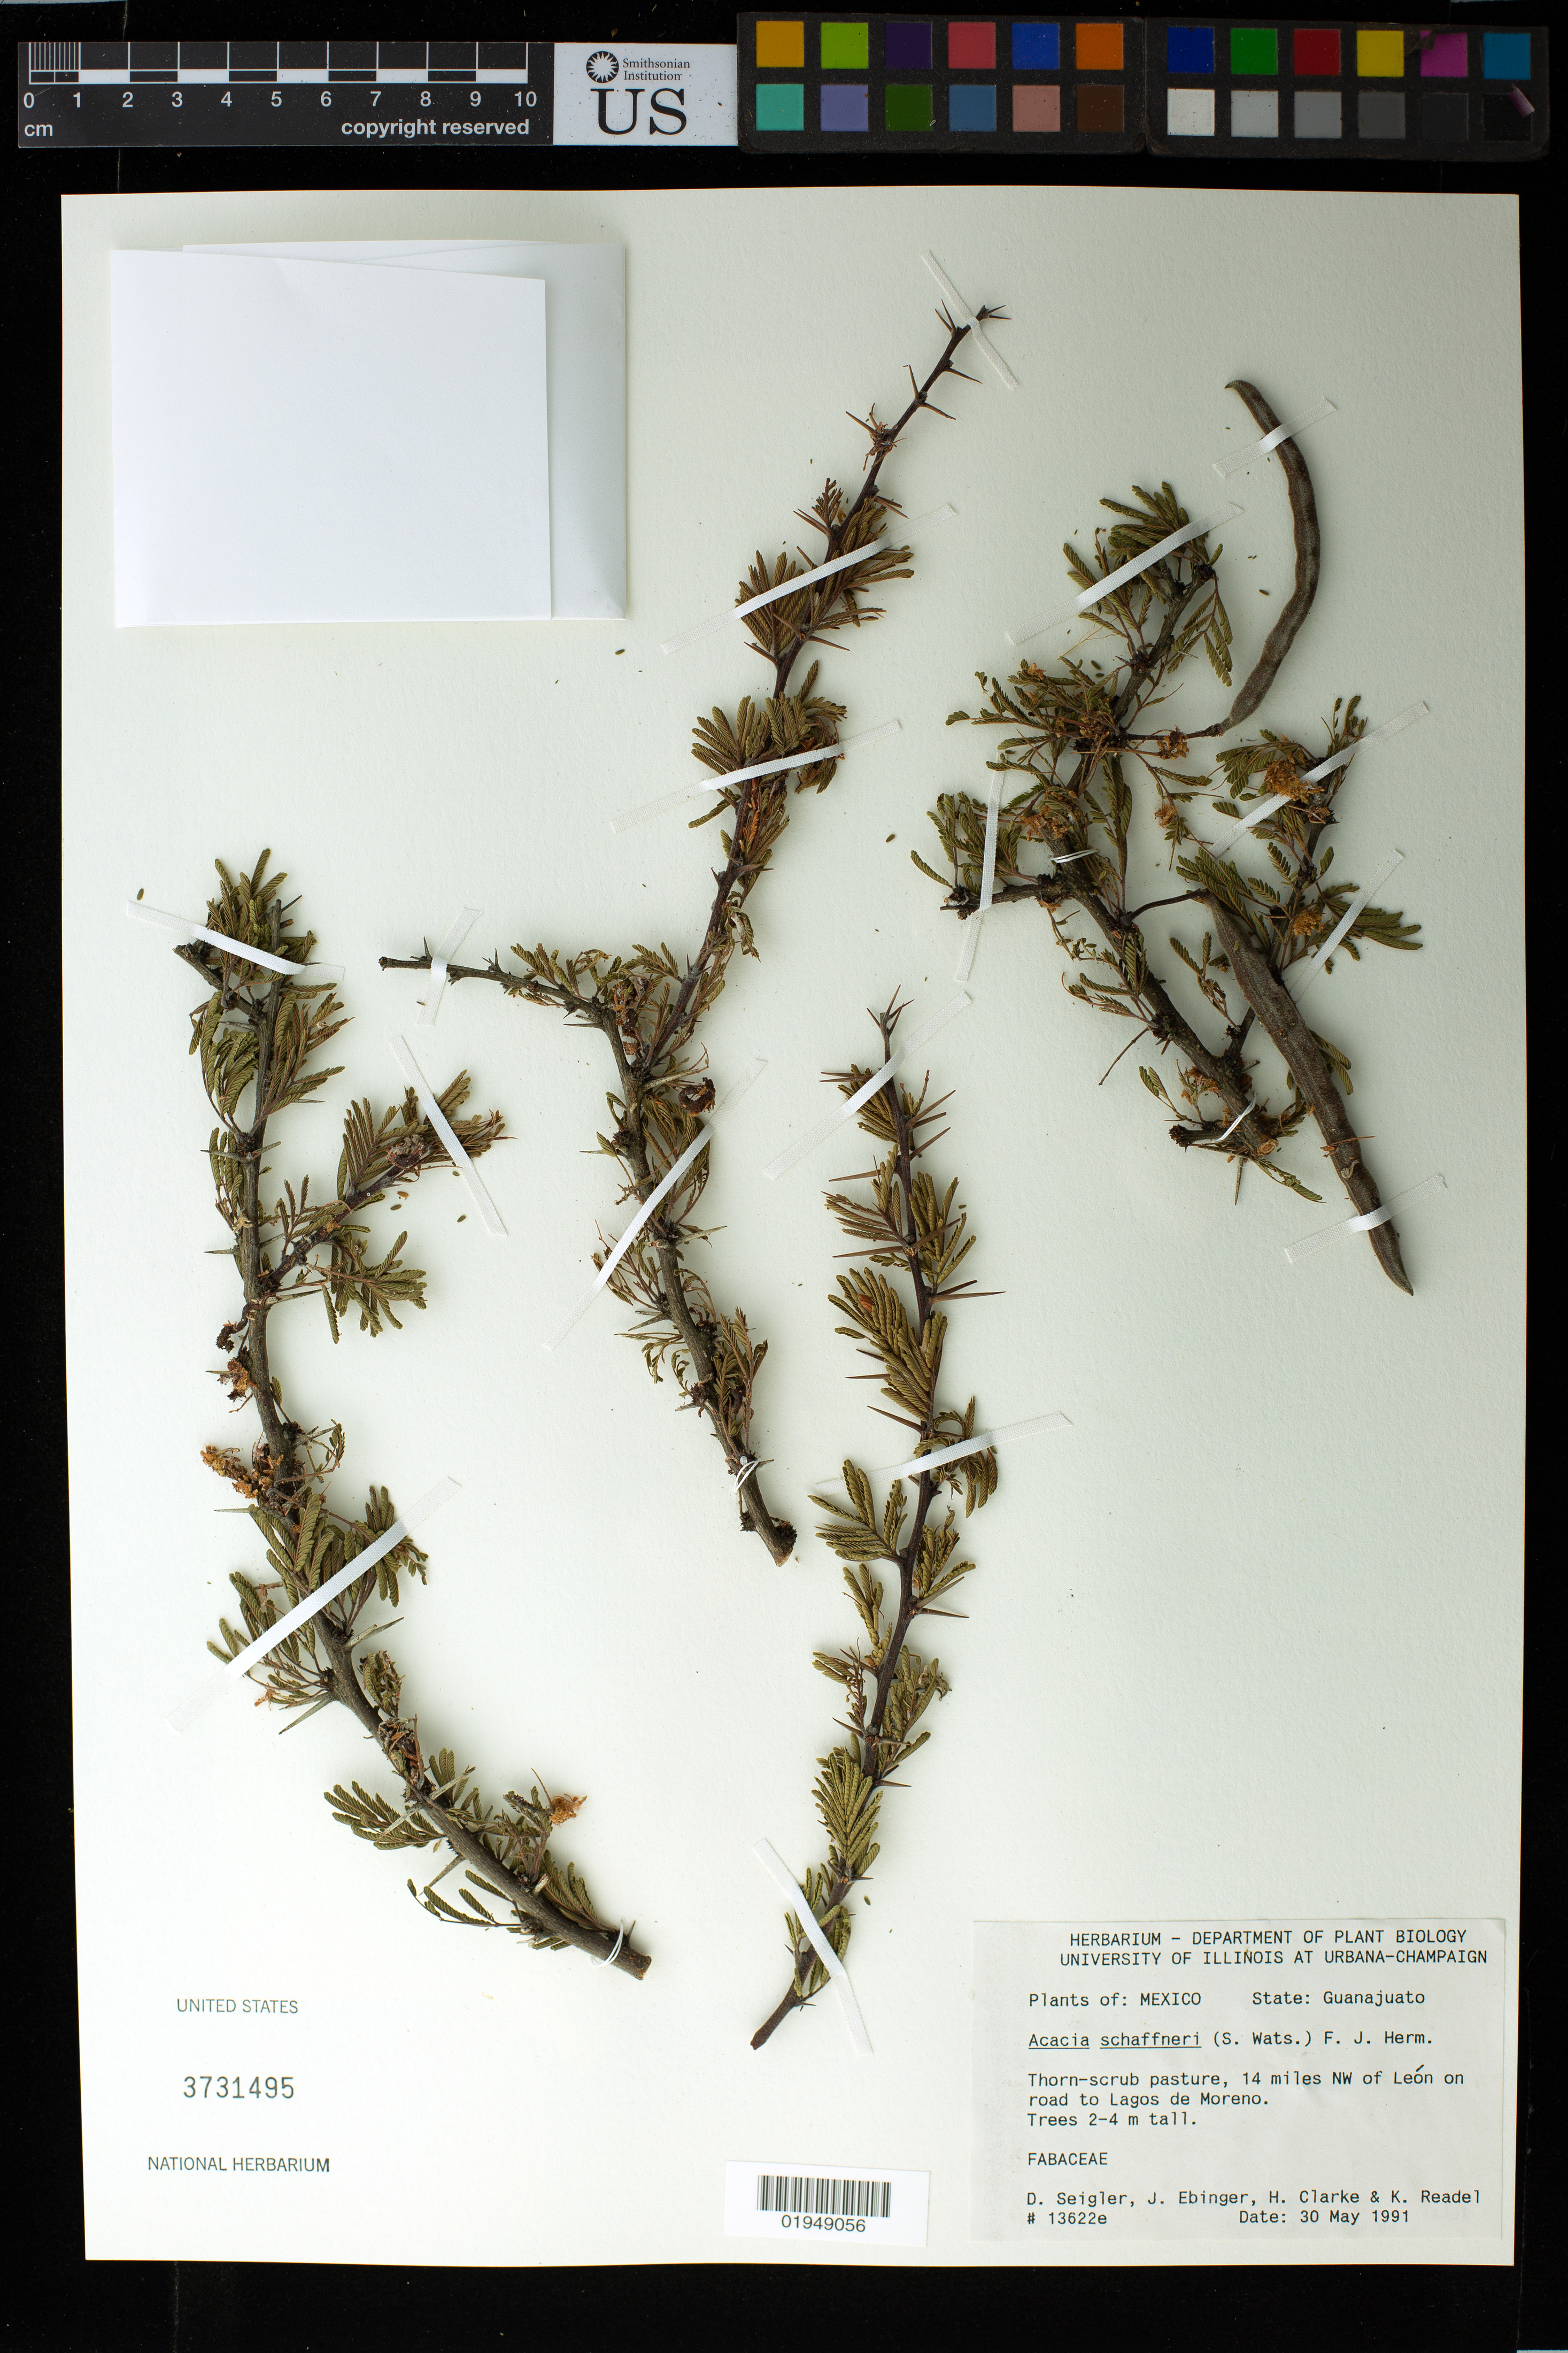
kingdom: Plantae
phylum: Tracheophyta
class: Magnoliopsida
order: Fabales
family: Fabaceae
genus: Vachellia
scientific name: Vachellia schaffneri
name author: (S. Watson) Seigler & Ebinger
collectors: D. Seigler, J. Ebinger, K. Clarke & K. Readel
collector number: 13548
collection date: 1991-05-30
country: Mexico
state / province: Guanajuato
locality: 14 miles NW of León on road to Lagos de Moreno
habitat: Thorn-scrub pasture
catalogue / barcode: US 3731495